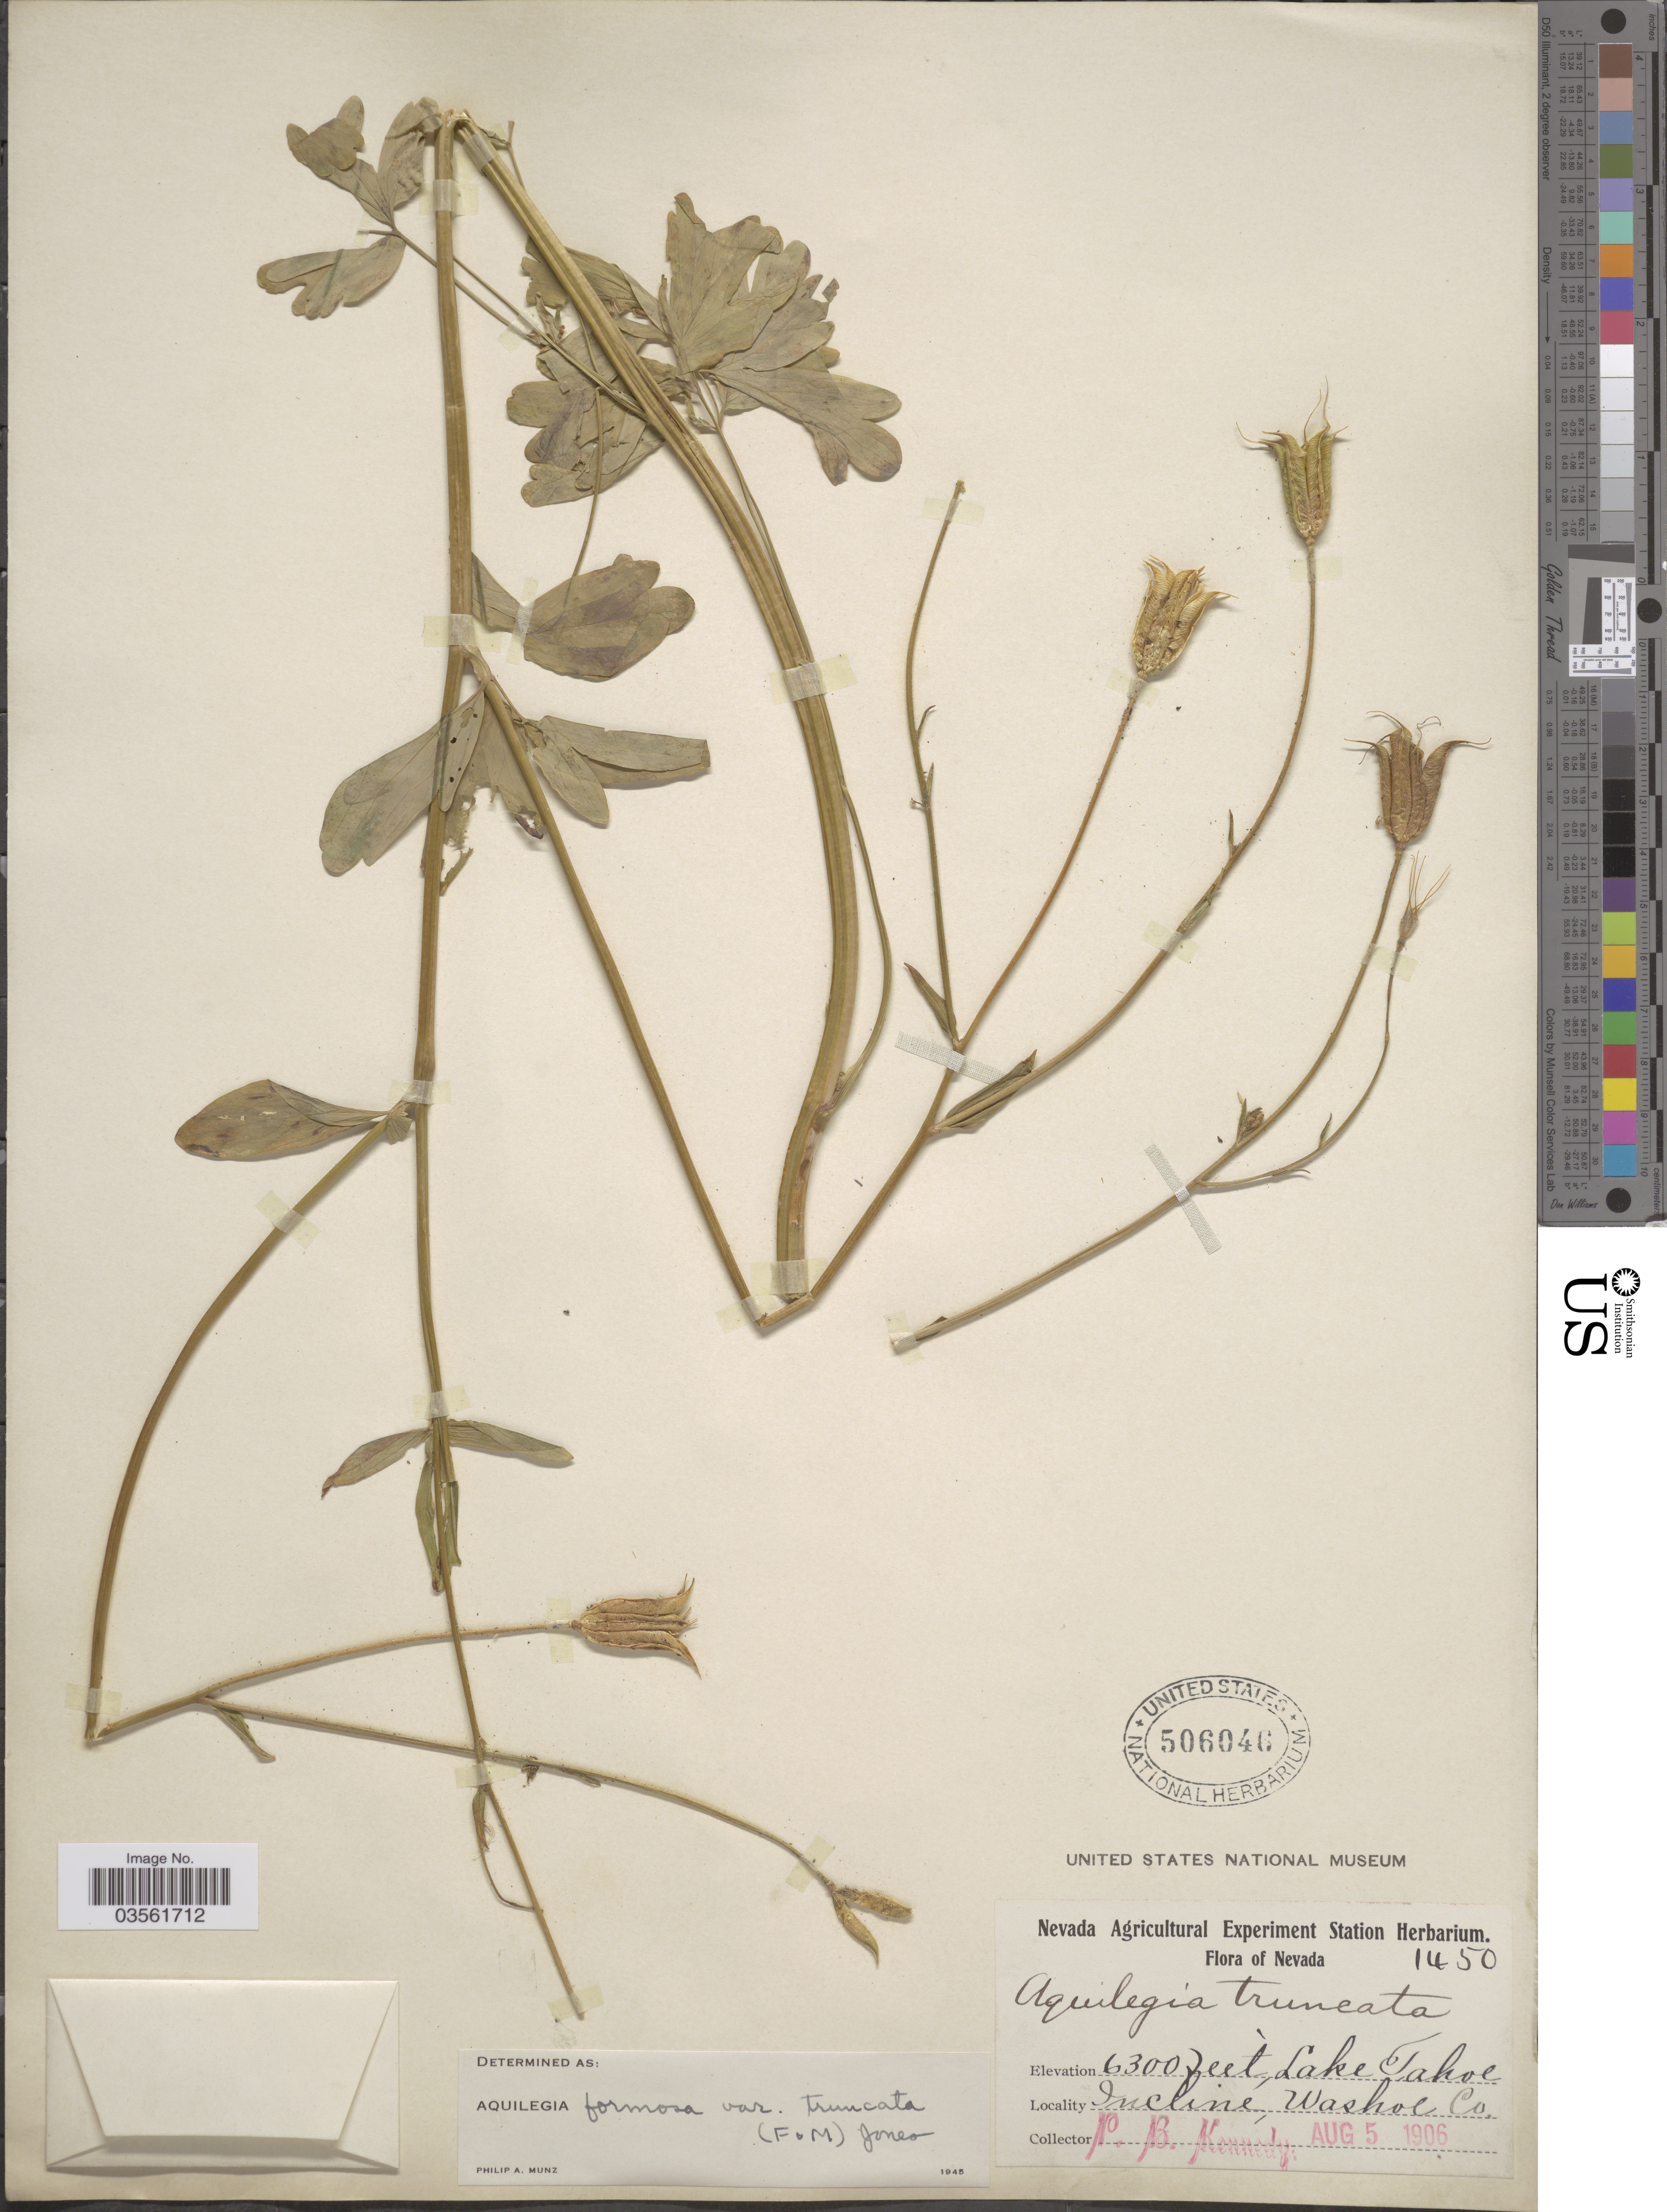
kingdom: Plantae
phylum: Tracheophyta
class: Magnoliopsida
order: Ranunculales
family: Ranunculaceae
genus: Aquilegia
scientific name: Aquilegia formosa var. truncata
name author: M.E. Jones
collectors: P. B. Kennedy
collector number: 1450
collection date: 1906-08-05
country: United States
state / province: Nevada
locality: Lake Tahoe. Incline, Washoe Co.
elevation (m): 1920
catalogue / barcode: US 506046